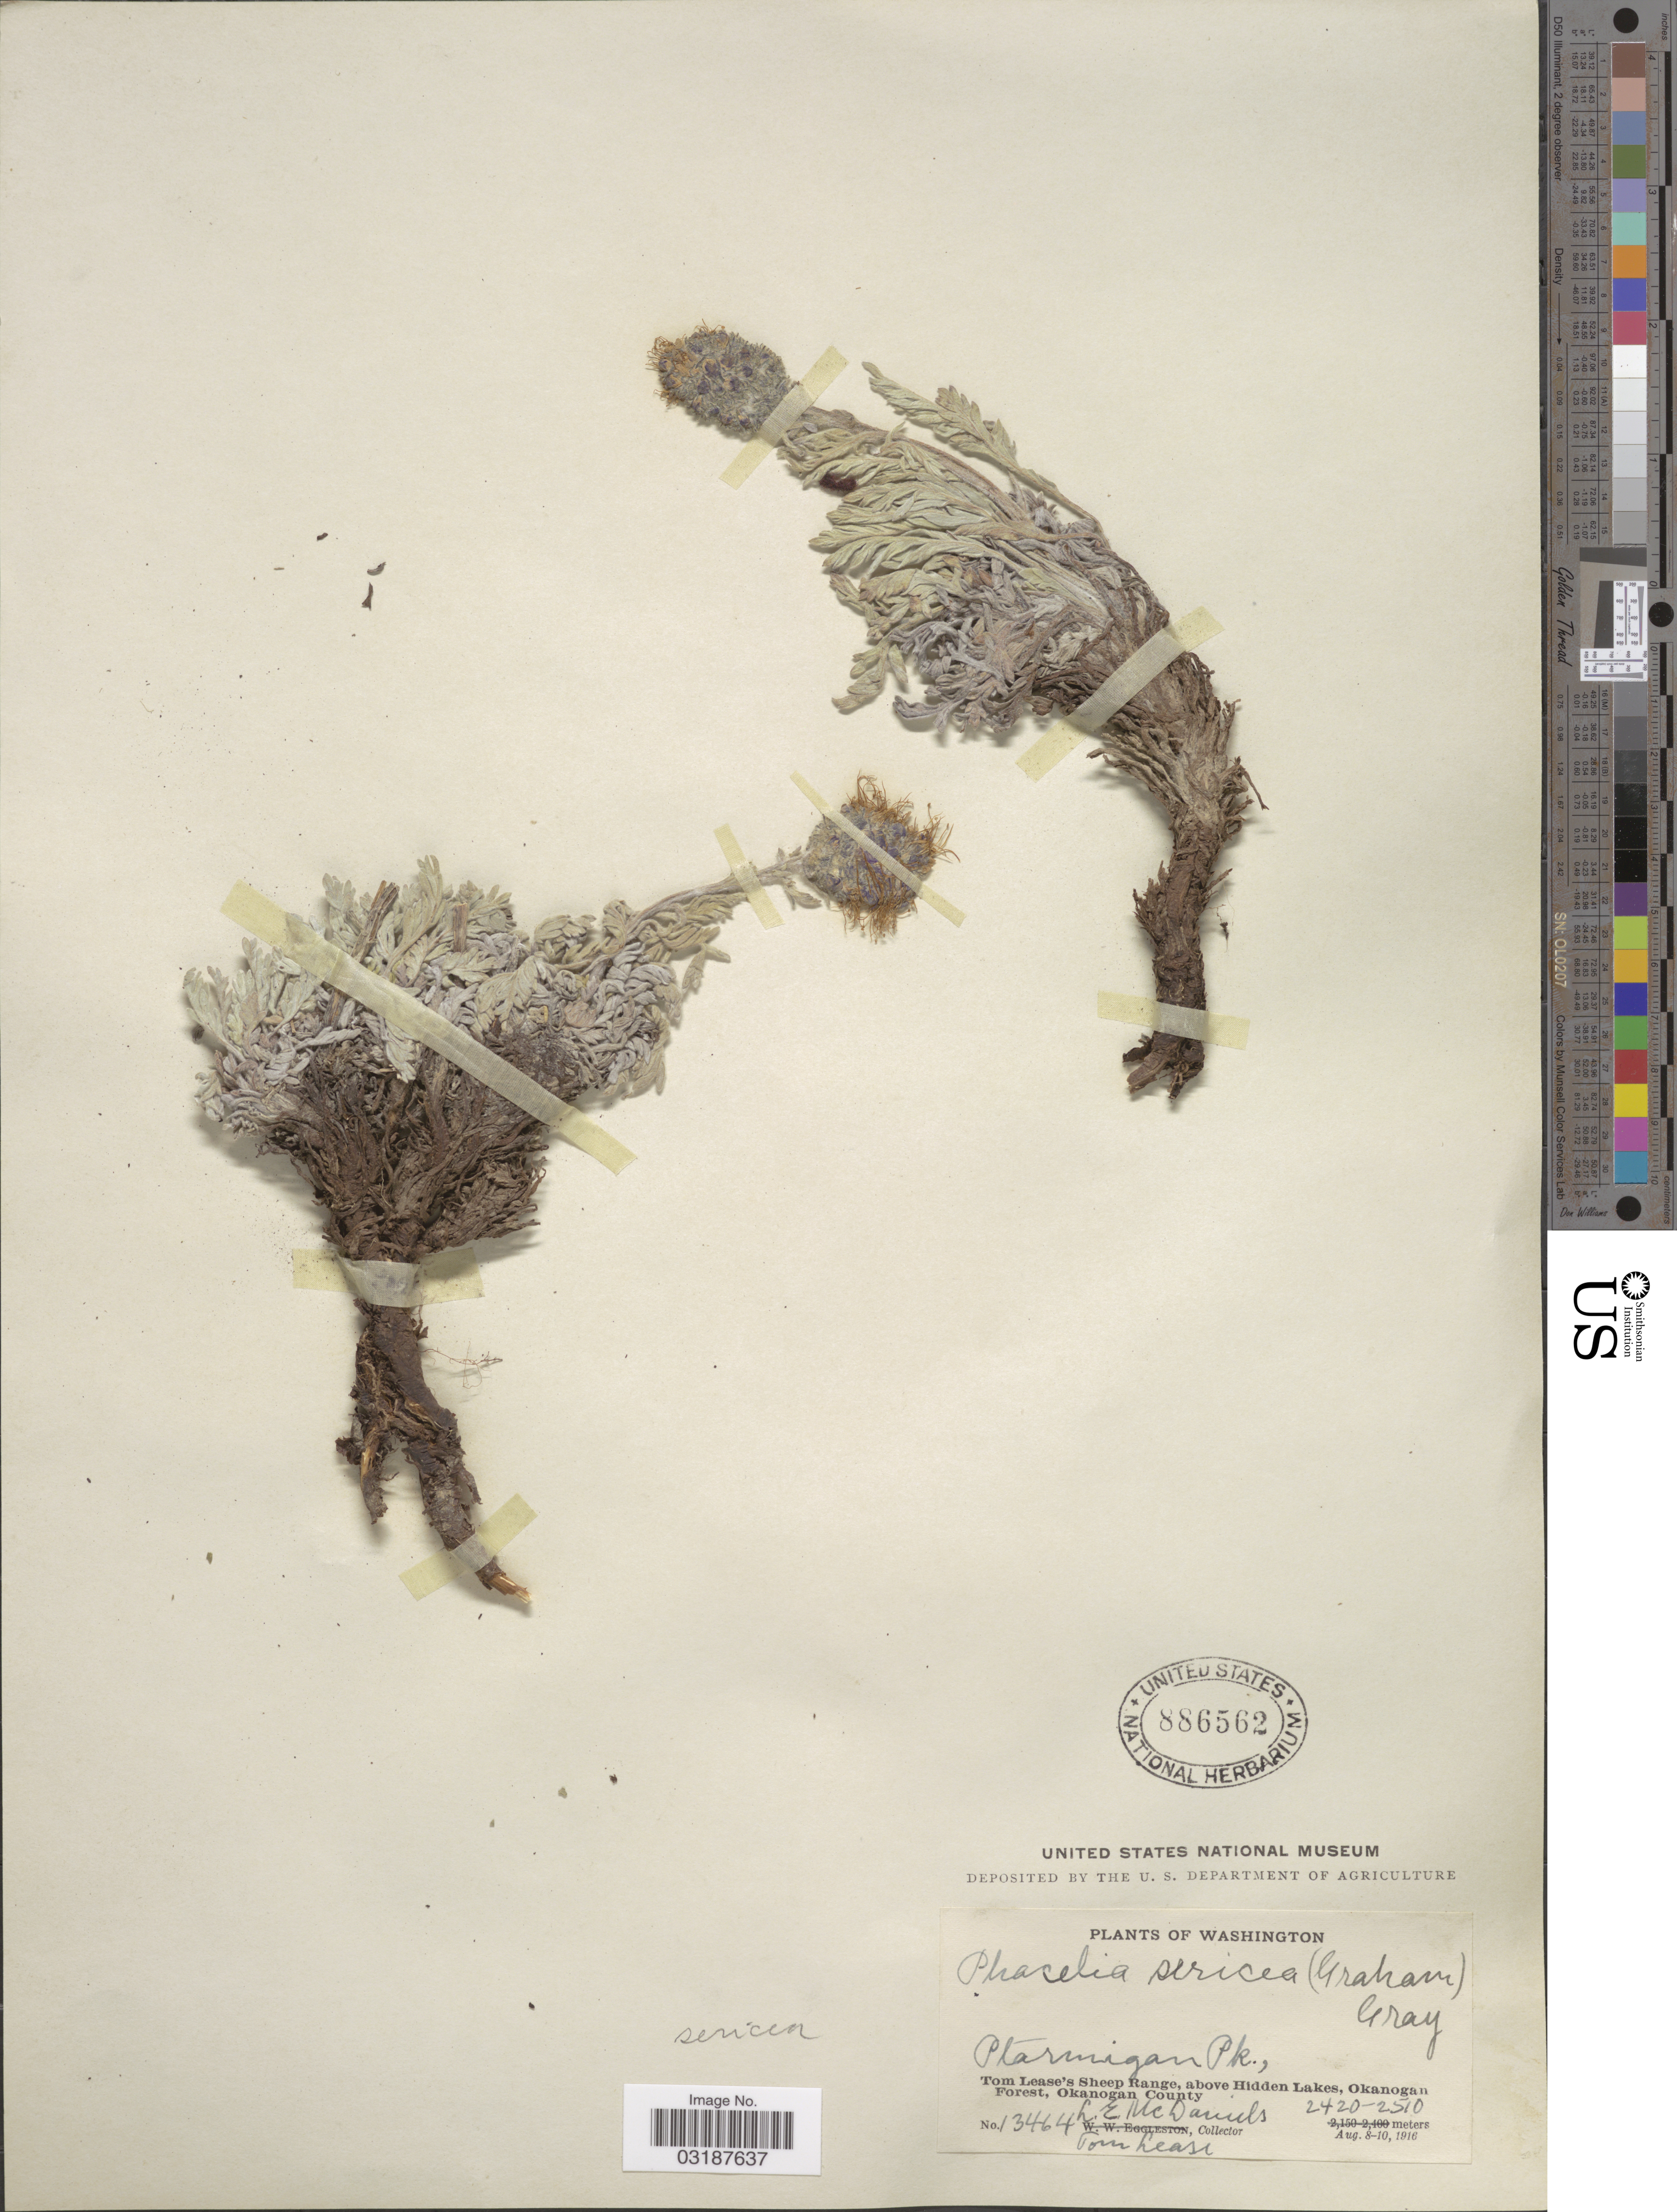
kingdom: Plantae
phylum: Tracheophyta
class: Magnoliopsida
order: Boraginales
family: Hydrophyllaceae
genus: Phacelia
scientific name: Phacelia sericea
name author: (Graham) A. Gray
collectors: L. McDaniels & T. Lease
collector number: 13464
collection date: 1916-08-08/1916-08-10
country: United States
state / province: Washington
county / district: Okanogan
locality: Ptarmigan Pk. Tom Lease's Sheep Range, above Hidden Lakes, Okanogan Forest, Okanogan County.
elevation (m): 2420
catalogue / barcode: US 886562